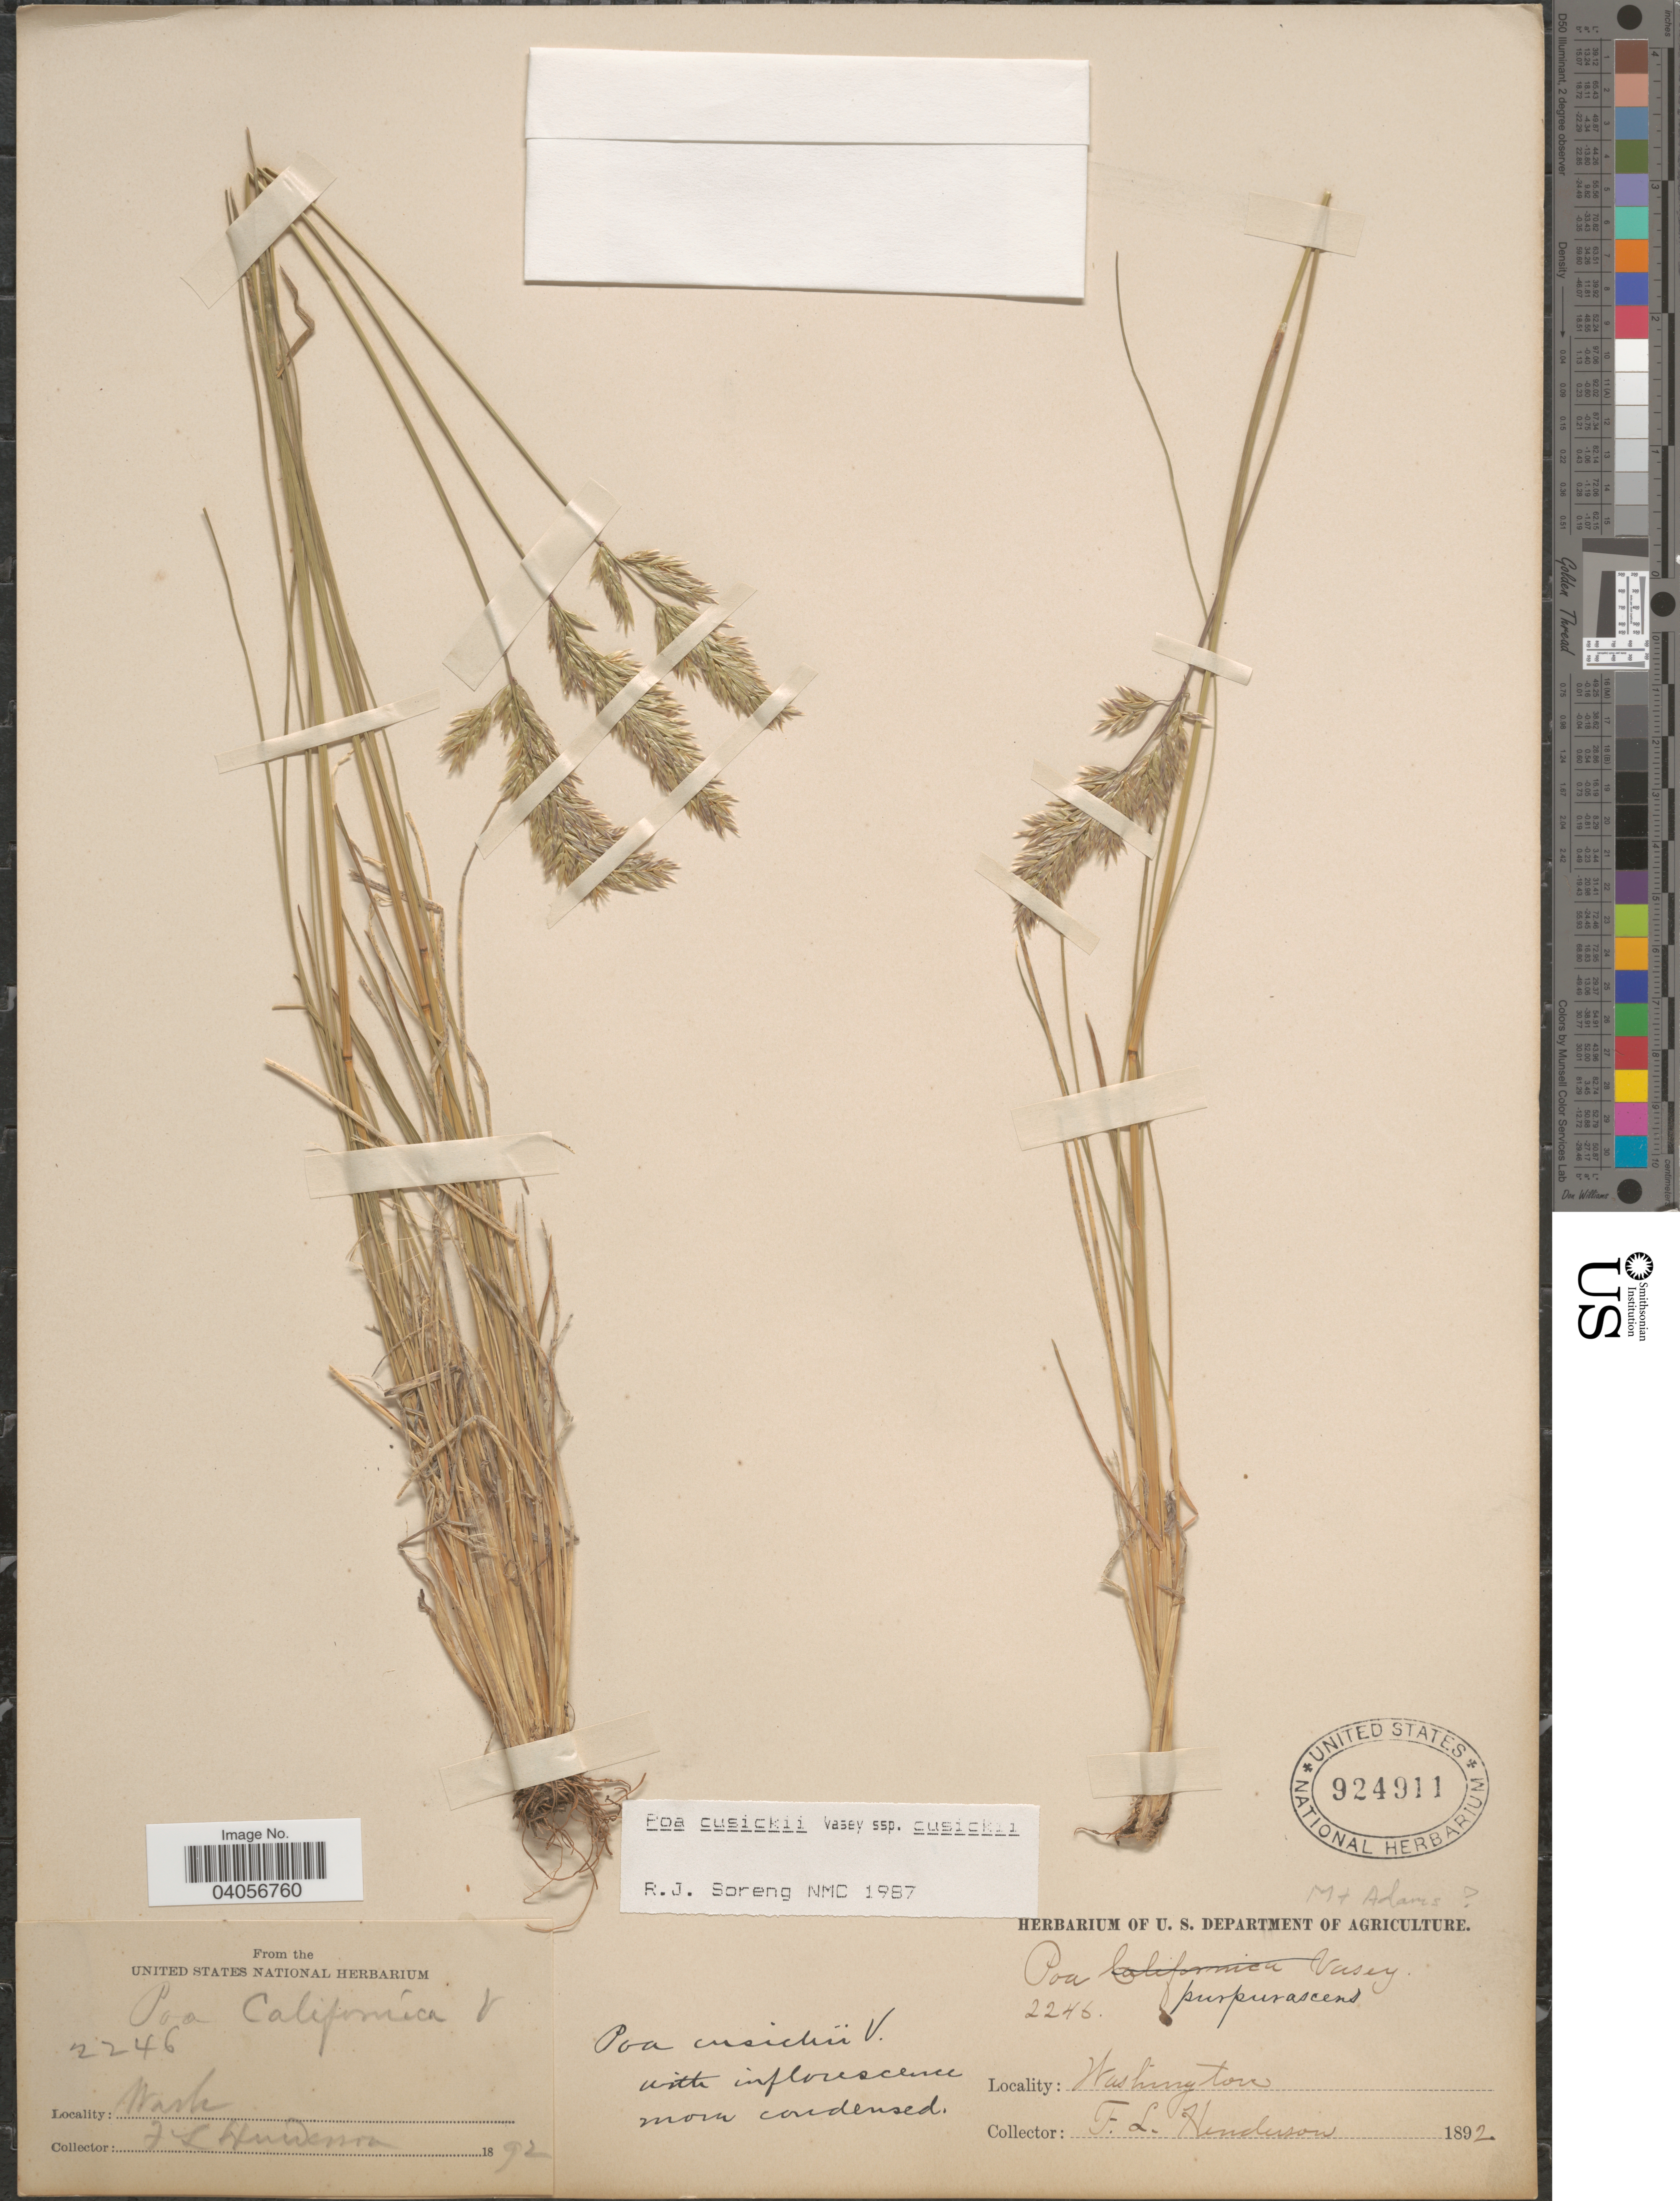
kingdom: Plantae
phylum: Tracheophyta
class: Liliopsida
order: Poales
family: Poaceae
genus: Poa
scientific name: Poa cusickii subsp. cusickii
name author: Vasey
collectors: F. Henderson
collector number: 2246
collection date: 1892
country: United States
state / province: Washington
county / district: Yakima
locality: Mt. Adams.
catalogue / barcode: US 924911